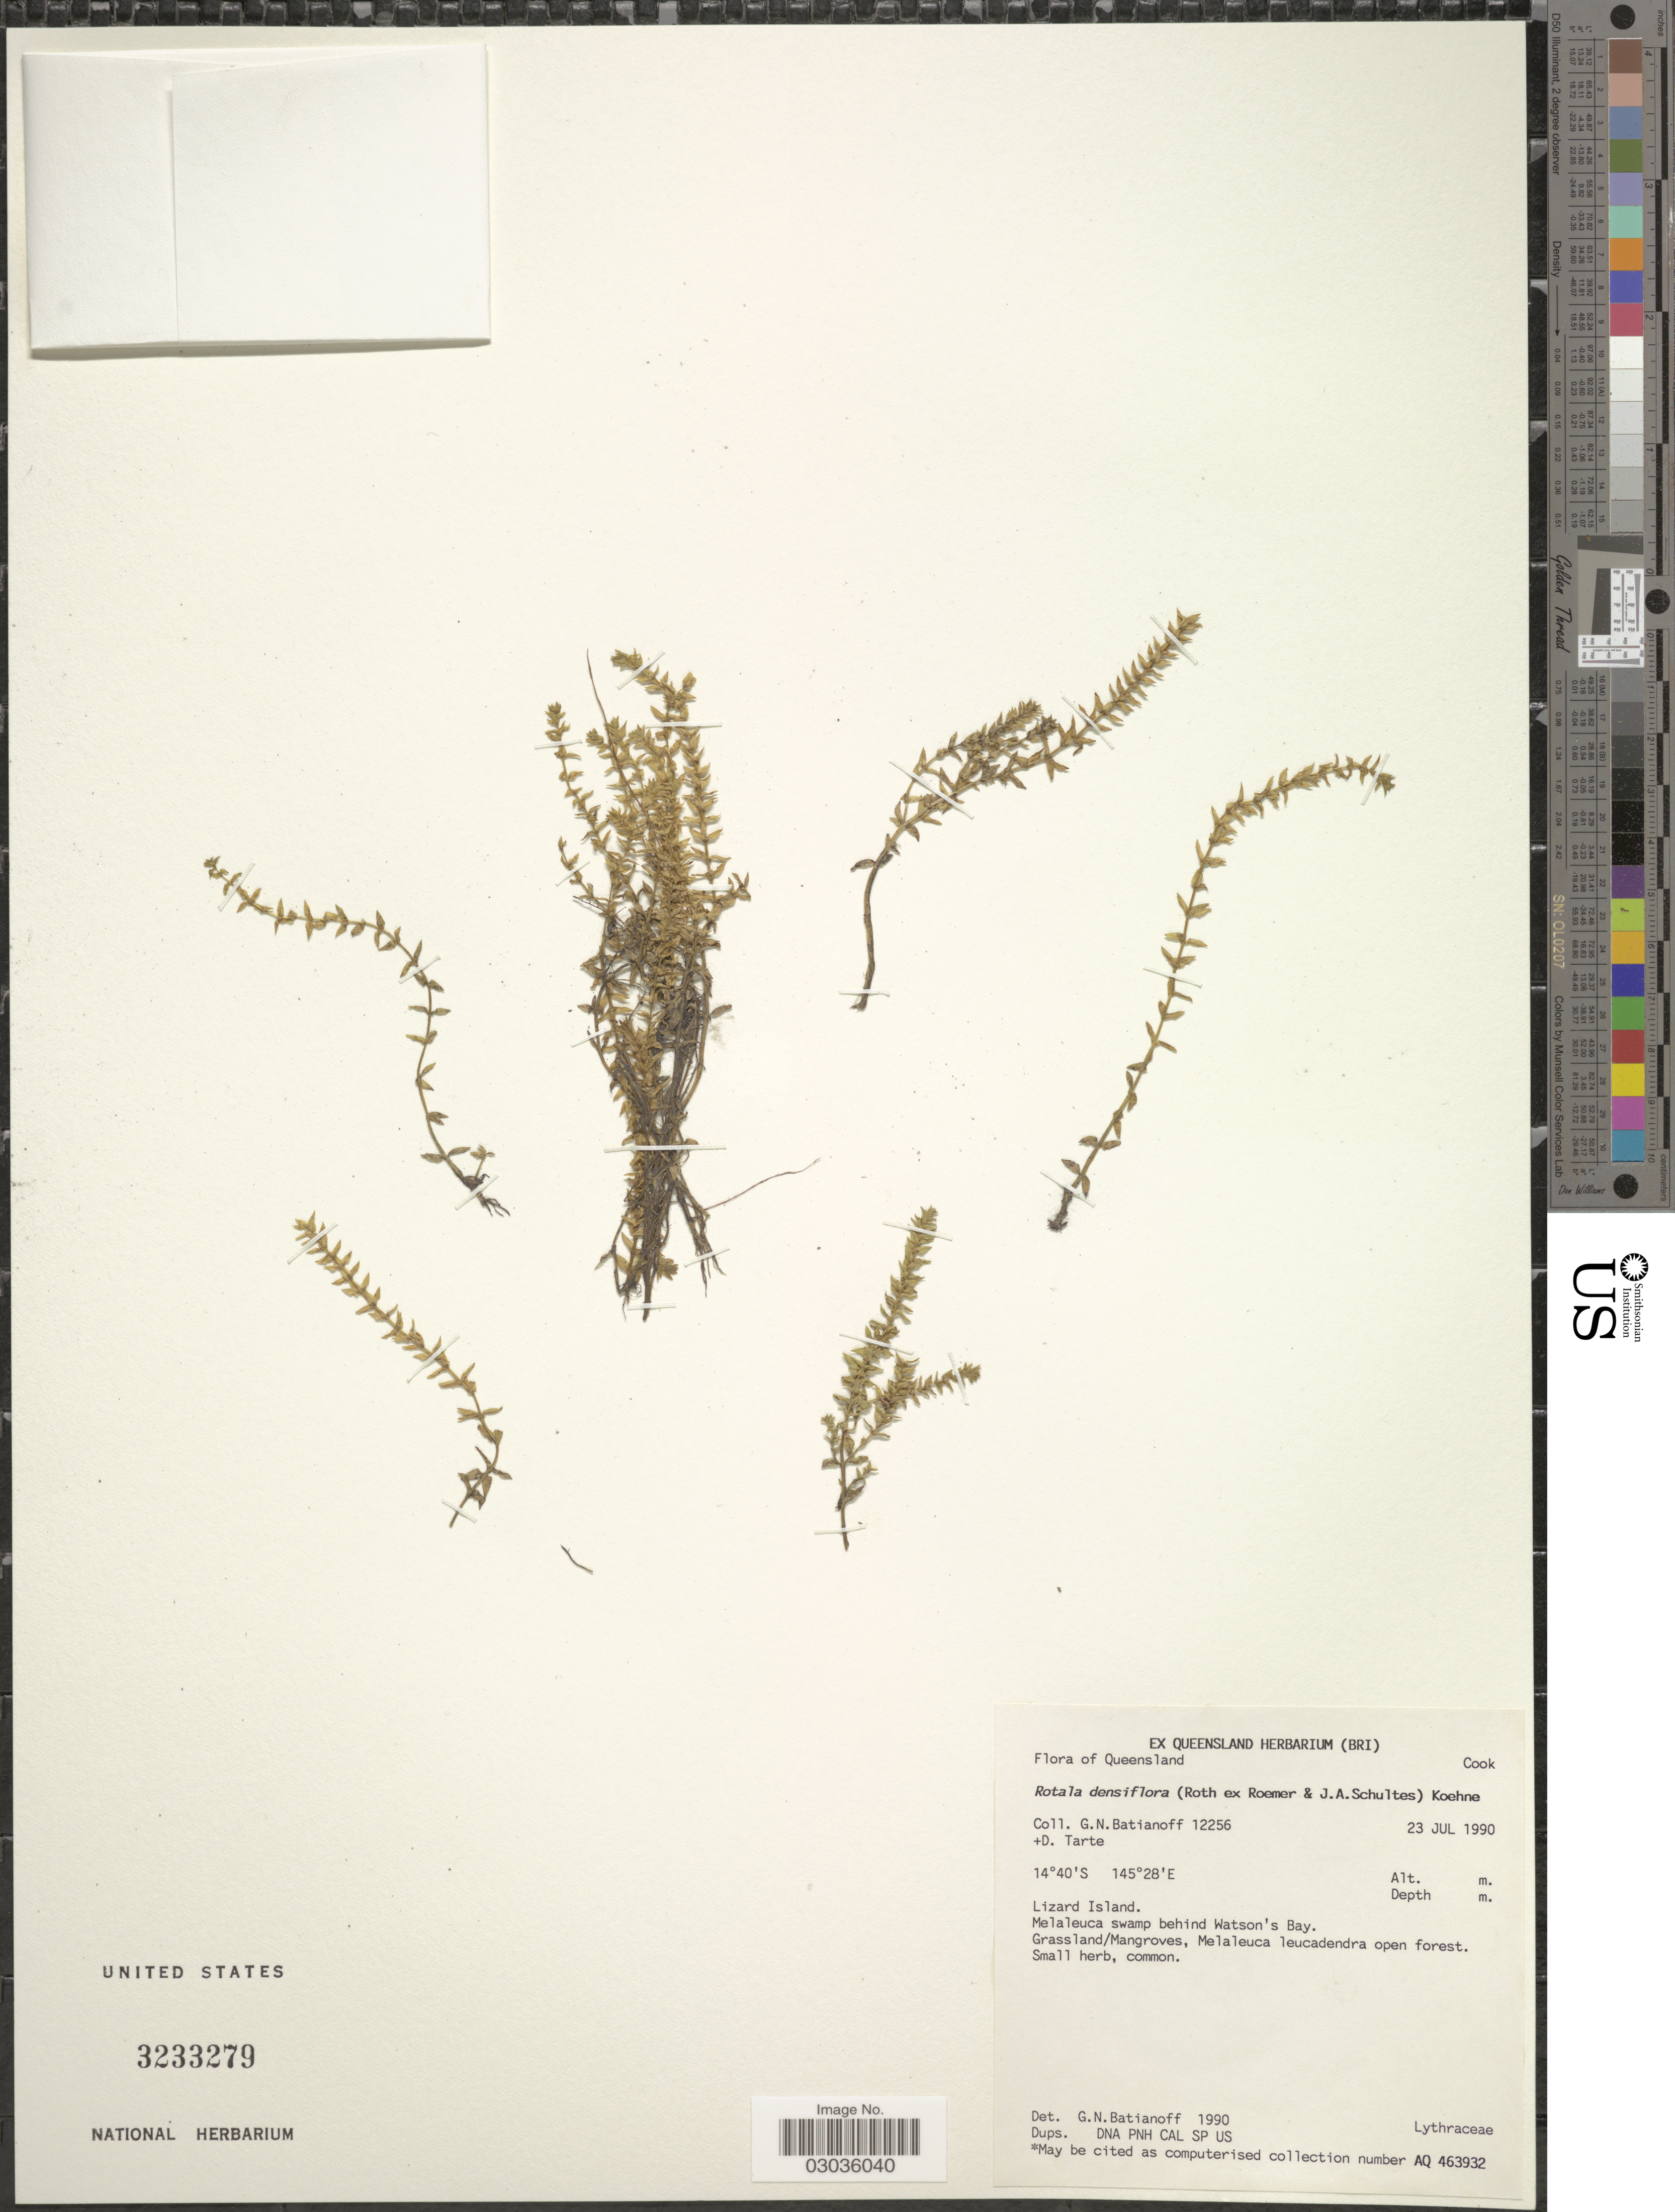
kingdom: Plantae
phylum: Tracheophyta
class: Magnoliopsida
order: Myrtales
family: Lythraceae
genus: Rotala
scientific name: Rotala densiflora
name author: (Roth) Koehne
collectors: G. Batianoff & D. Tarte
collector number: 12256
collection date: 1990-07-23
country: Australia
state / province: Queensland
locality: Cook, Lizard Island. Melaleuca swamp behind Watson's Bay,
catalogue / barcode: US 3233279